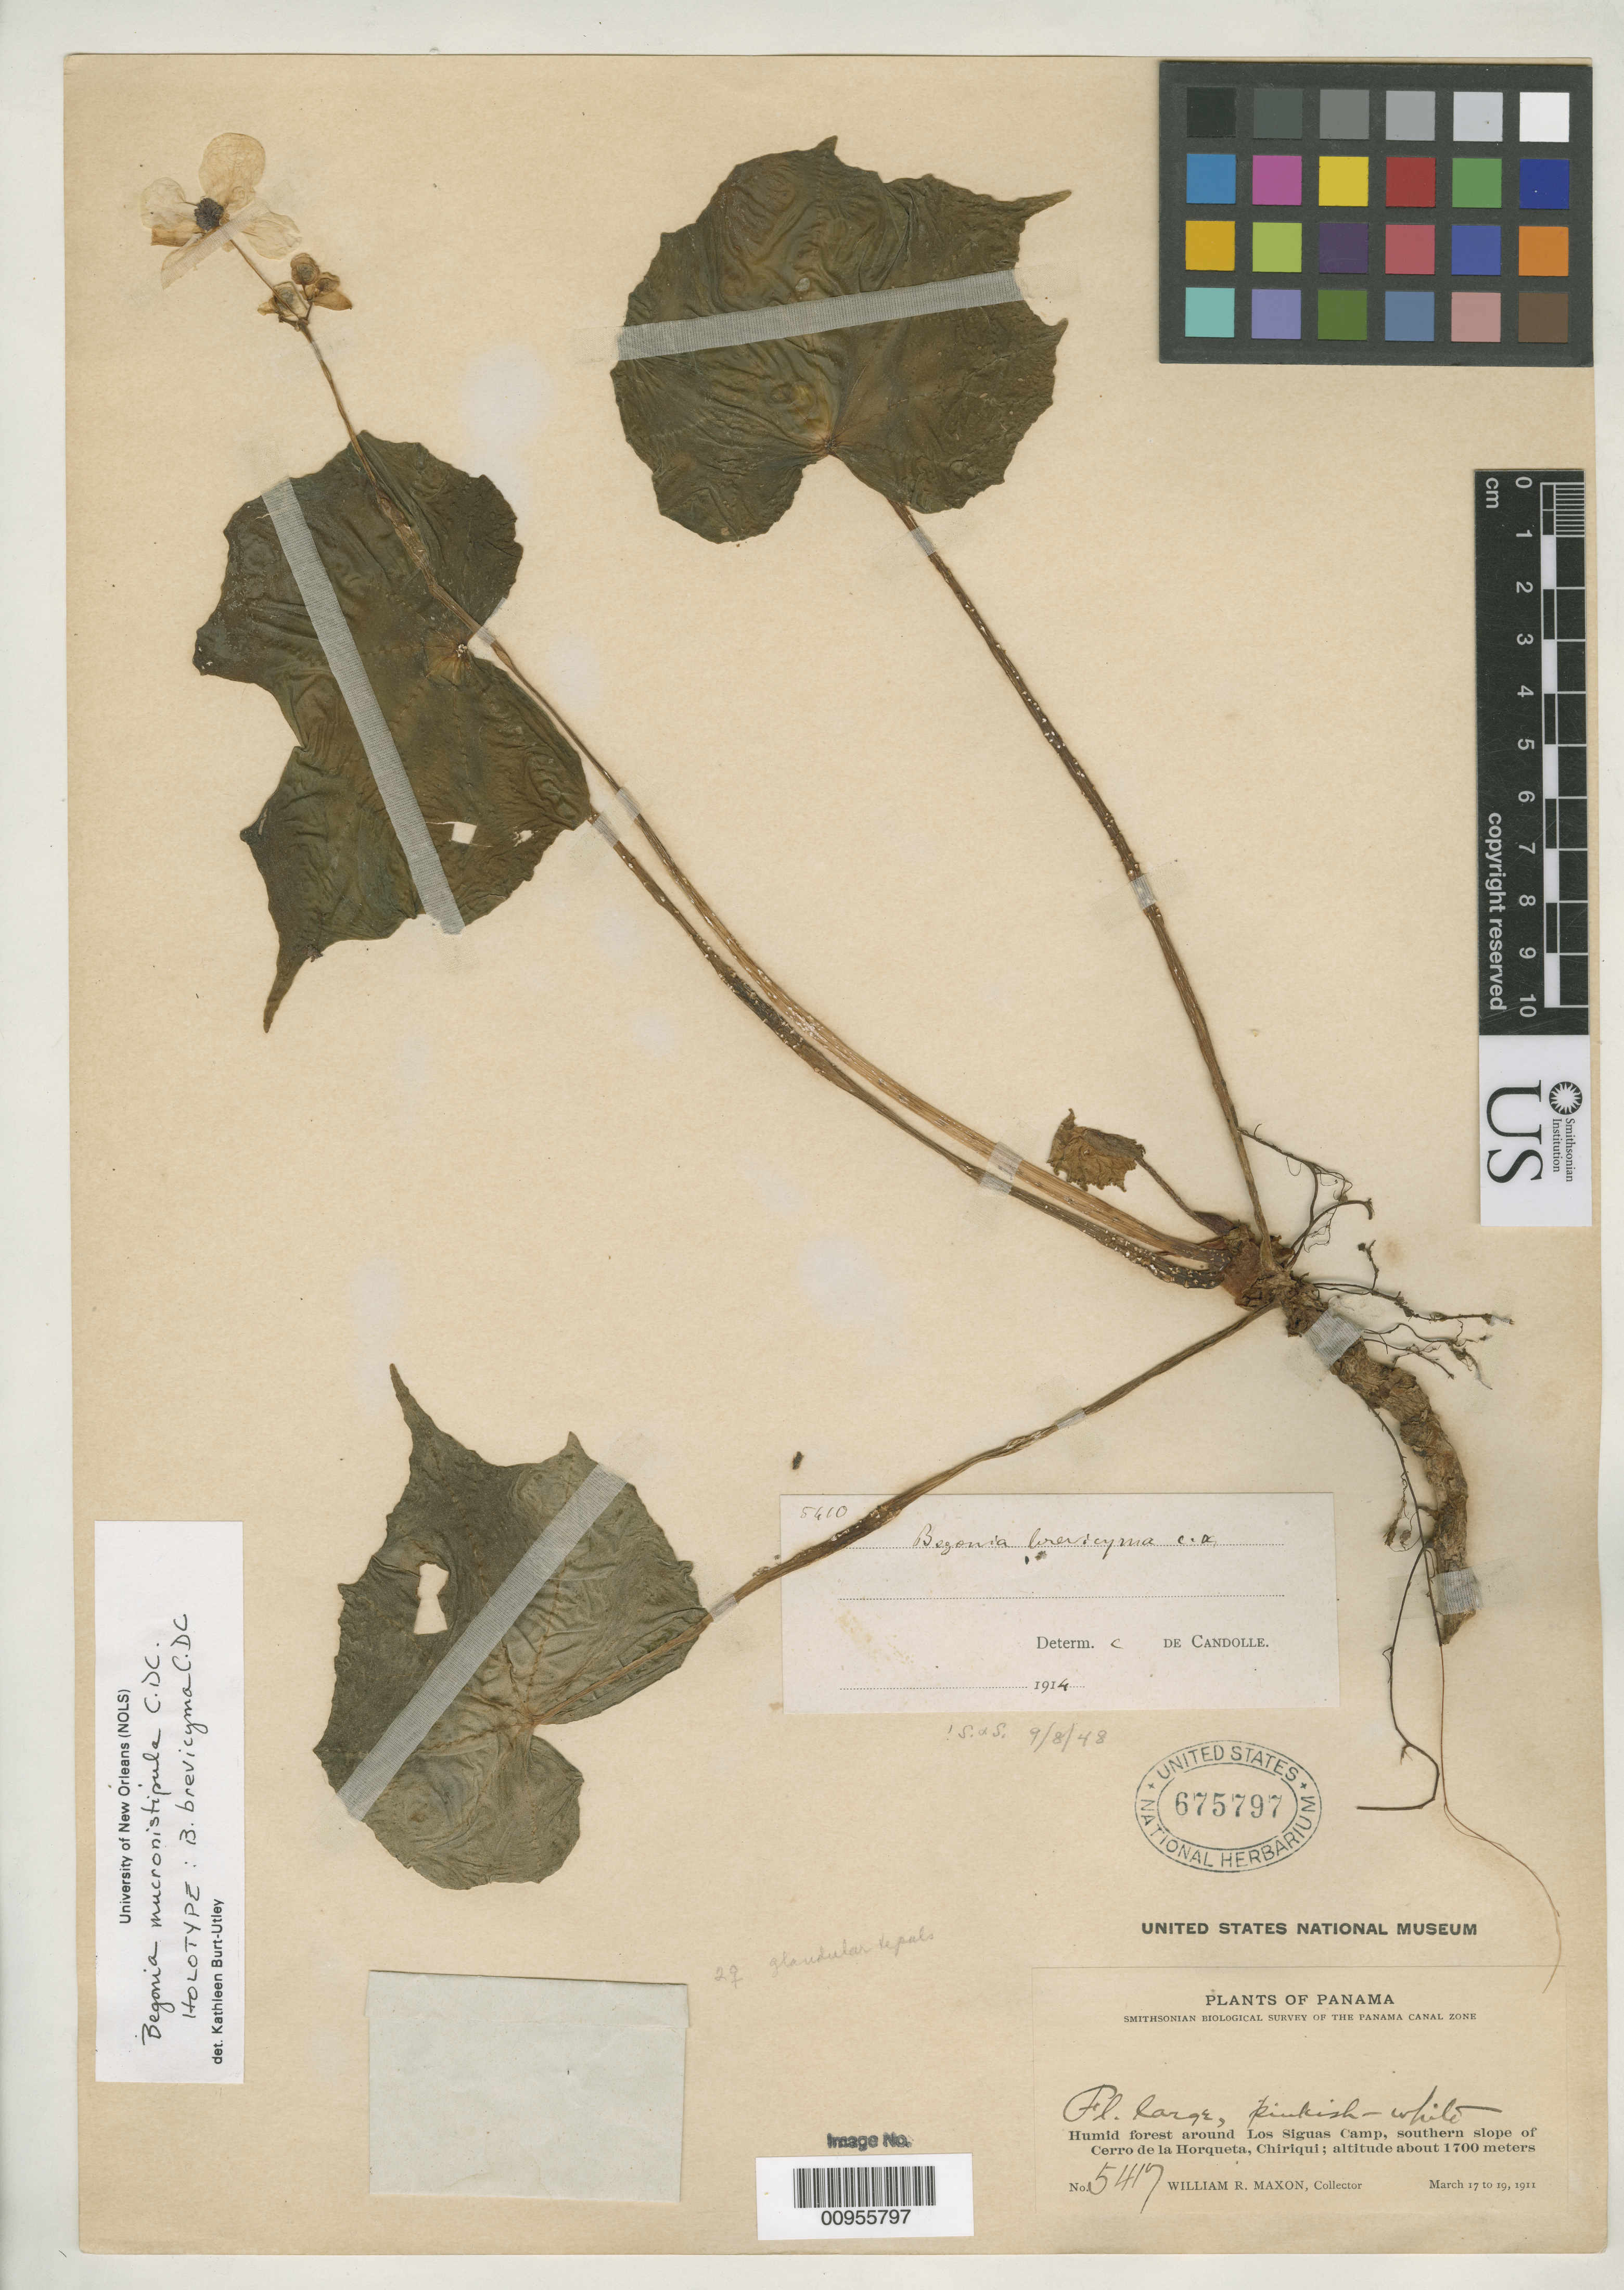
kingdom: Plantae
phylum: Tracheophyta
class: Magnoliopsida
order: Cucurbitales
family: Begoniaceae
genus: Begonia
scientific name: Begonia brevicyma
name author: C. DC.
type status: Holotype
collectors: W. R. Maxon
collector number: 5417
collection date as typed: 17 Mar 1911 to 19 Mar 1911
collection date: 1911-03-17/1911-03-19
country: Panama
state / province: Chiriquí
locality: S slope of Cerro de La Horqueta, Los Siguas camp.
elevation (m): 1700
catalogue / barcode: US 675797